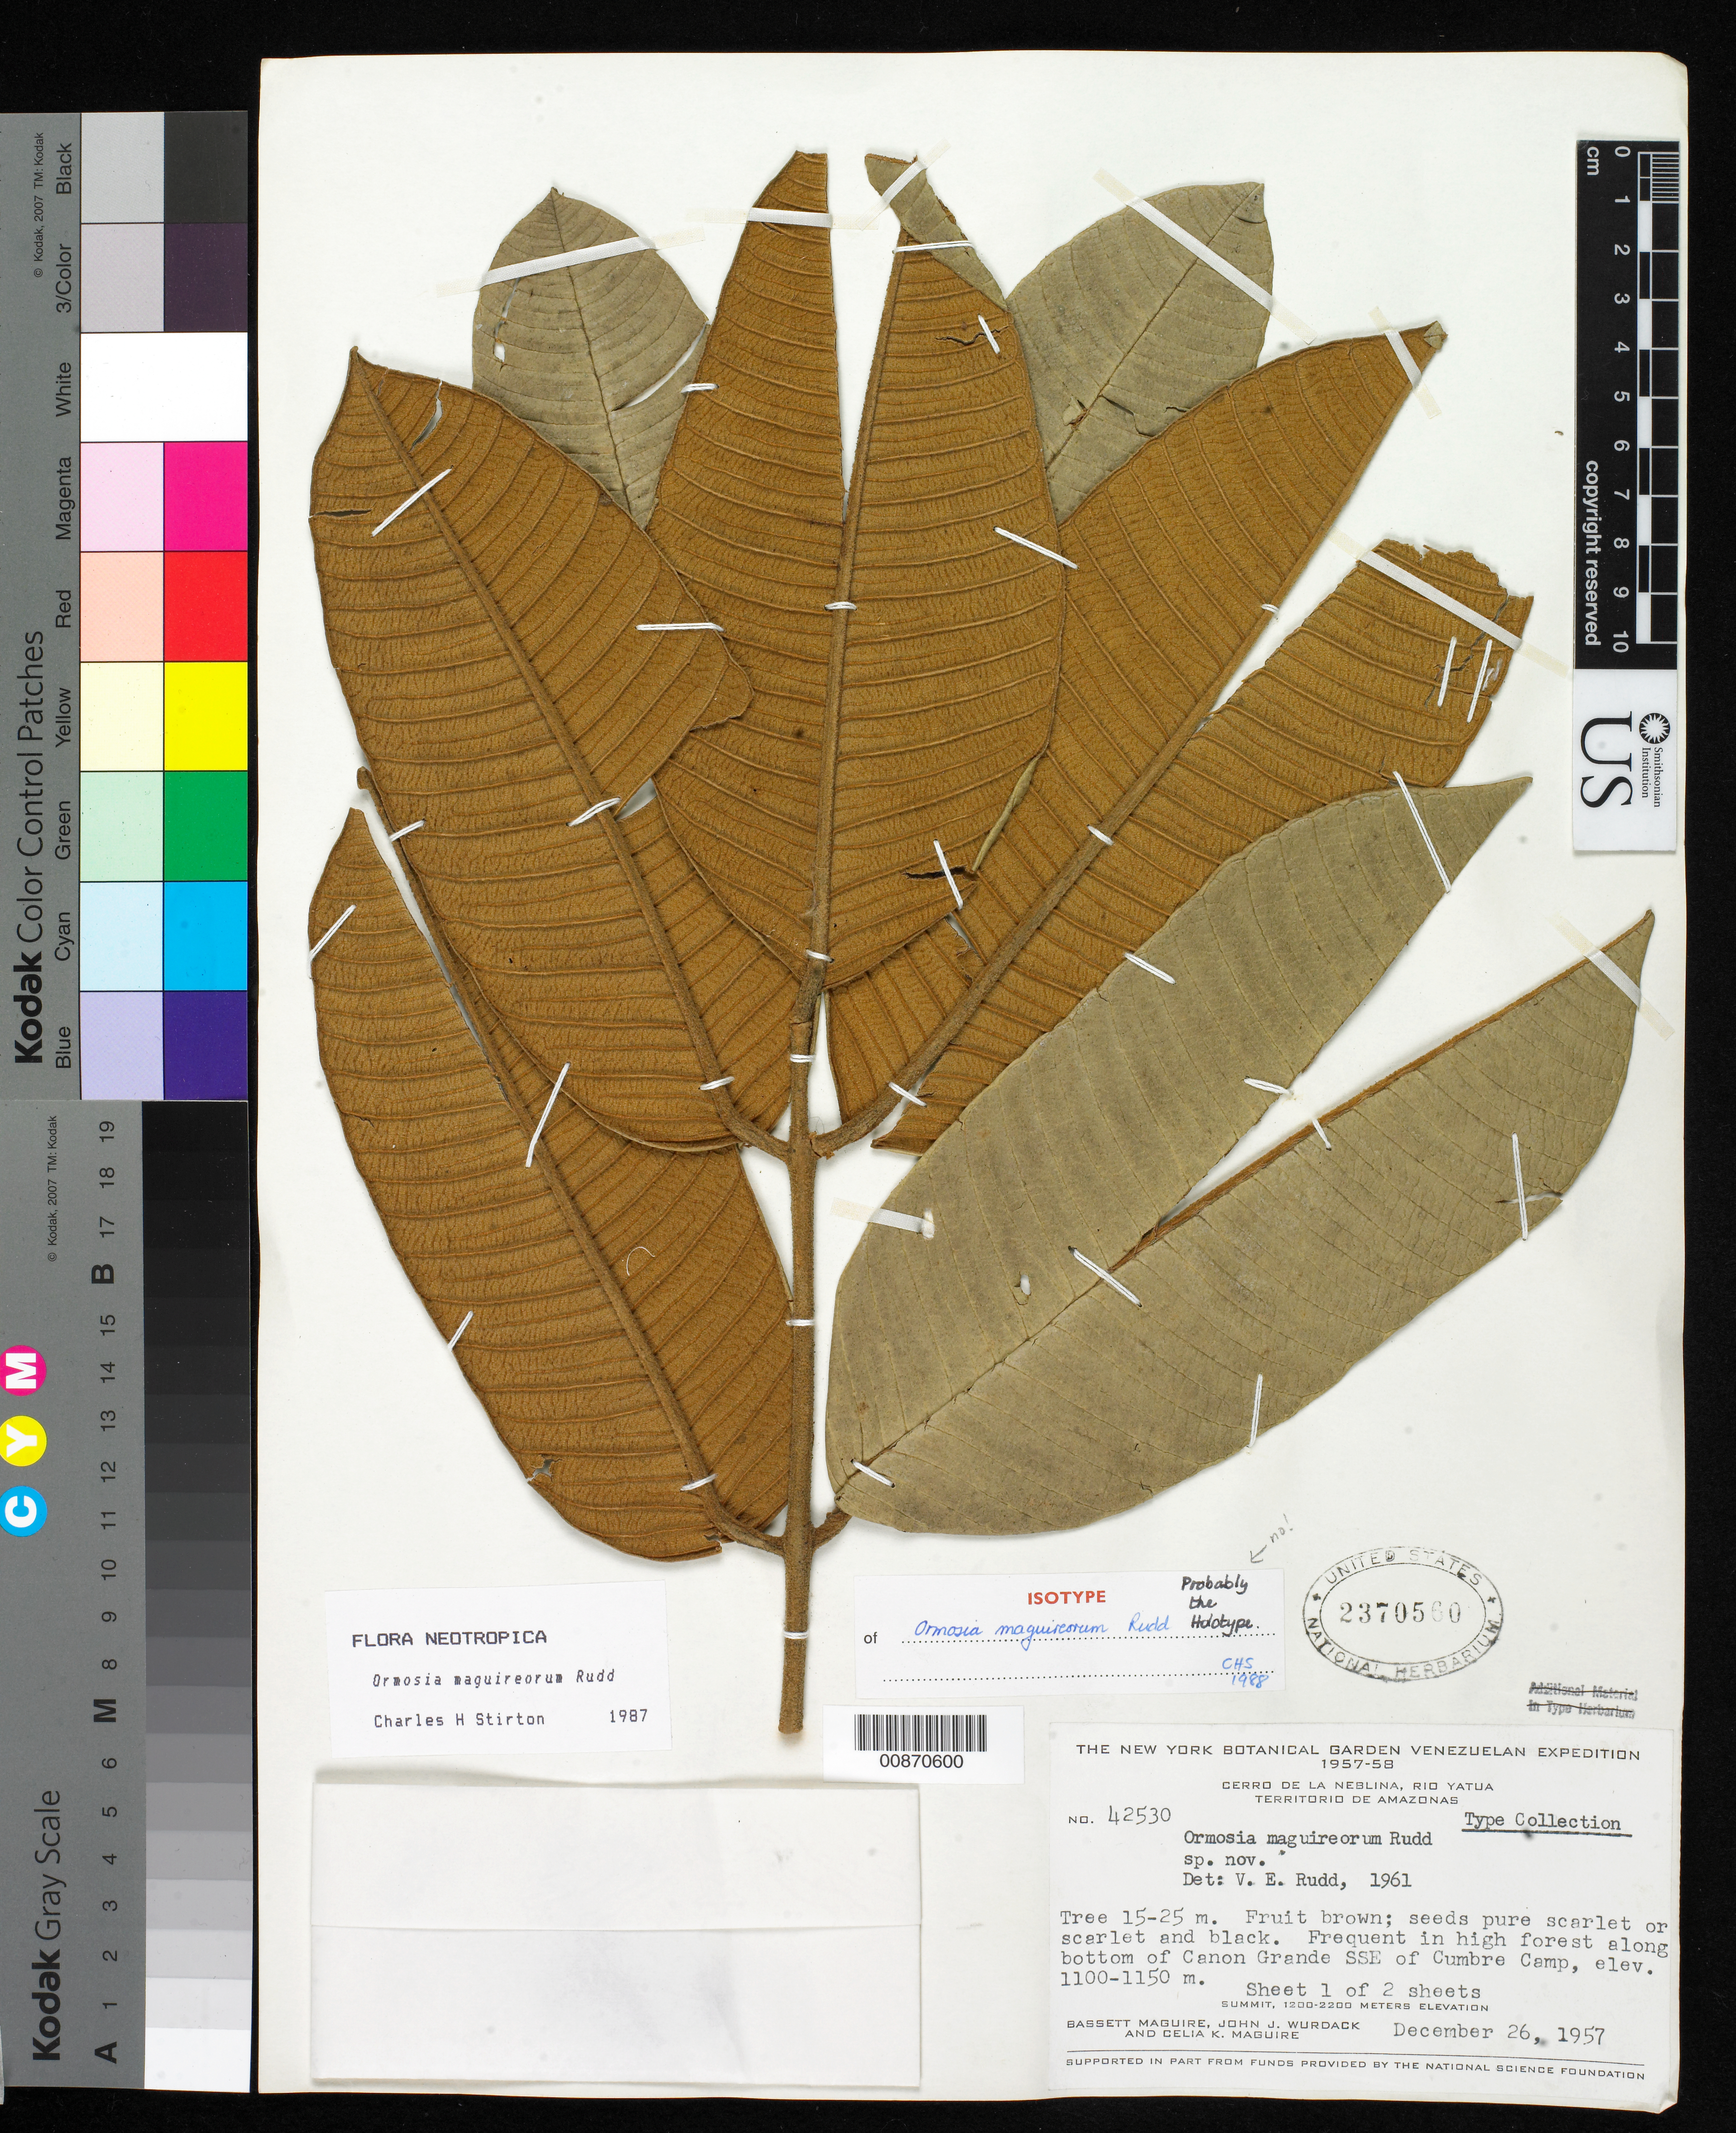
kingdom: Plantae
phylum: Tracheophyta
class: Magnoliopsida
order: Fabales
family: Fabaceae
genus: Ormosia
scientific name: Ormosia maguireorum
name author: Rudd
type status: Isotype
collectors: B. Maguire, J. J. Wurdack & C. K. Maguire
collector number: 42530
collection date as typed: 26 Dec 1957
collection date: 1957-12-26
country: Venezuela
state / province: Amazonas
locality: Cerro de la Neblina, Rio Yatua, Territorio de Amazonas, along bottom of Canon Grande SSE of Cumbre Camp.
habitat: Frequent in high forest along bottom of canyon.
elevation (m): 1100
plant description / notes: Annotated by C.H. Stirton (1988) "probably the holotype" but protologue explicitly cites (only) USNH 2267454 as "type".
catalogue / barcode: US 2370560